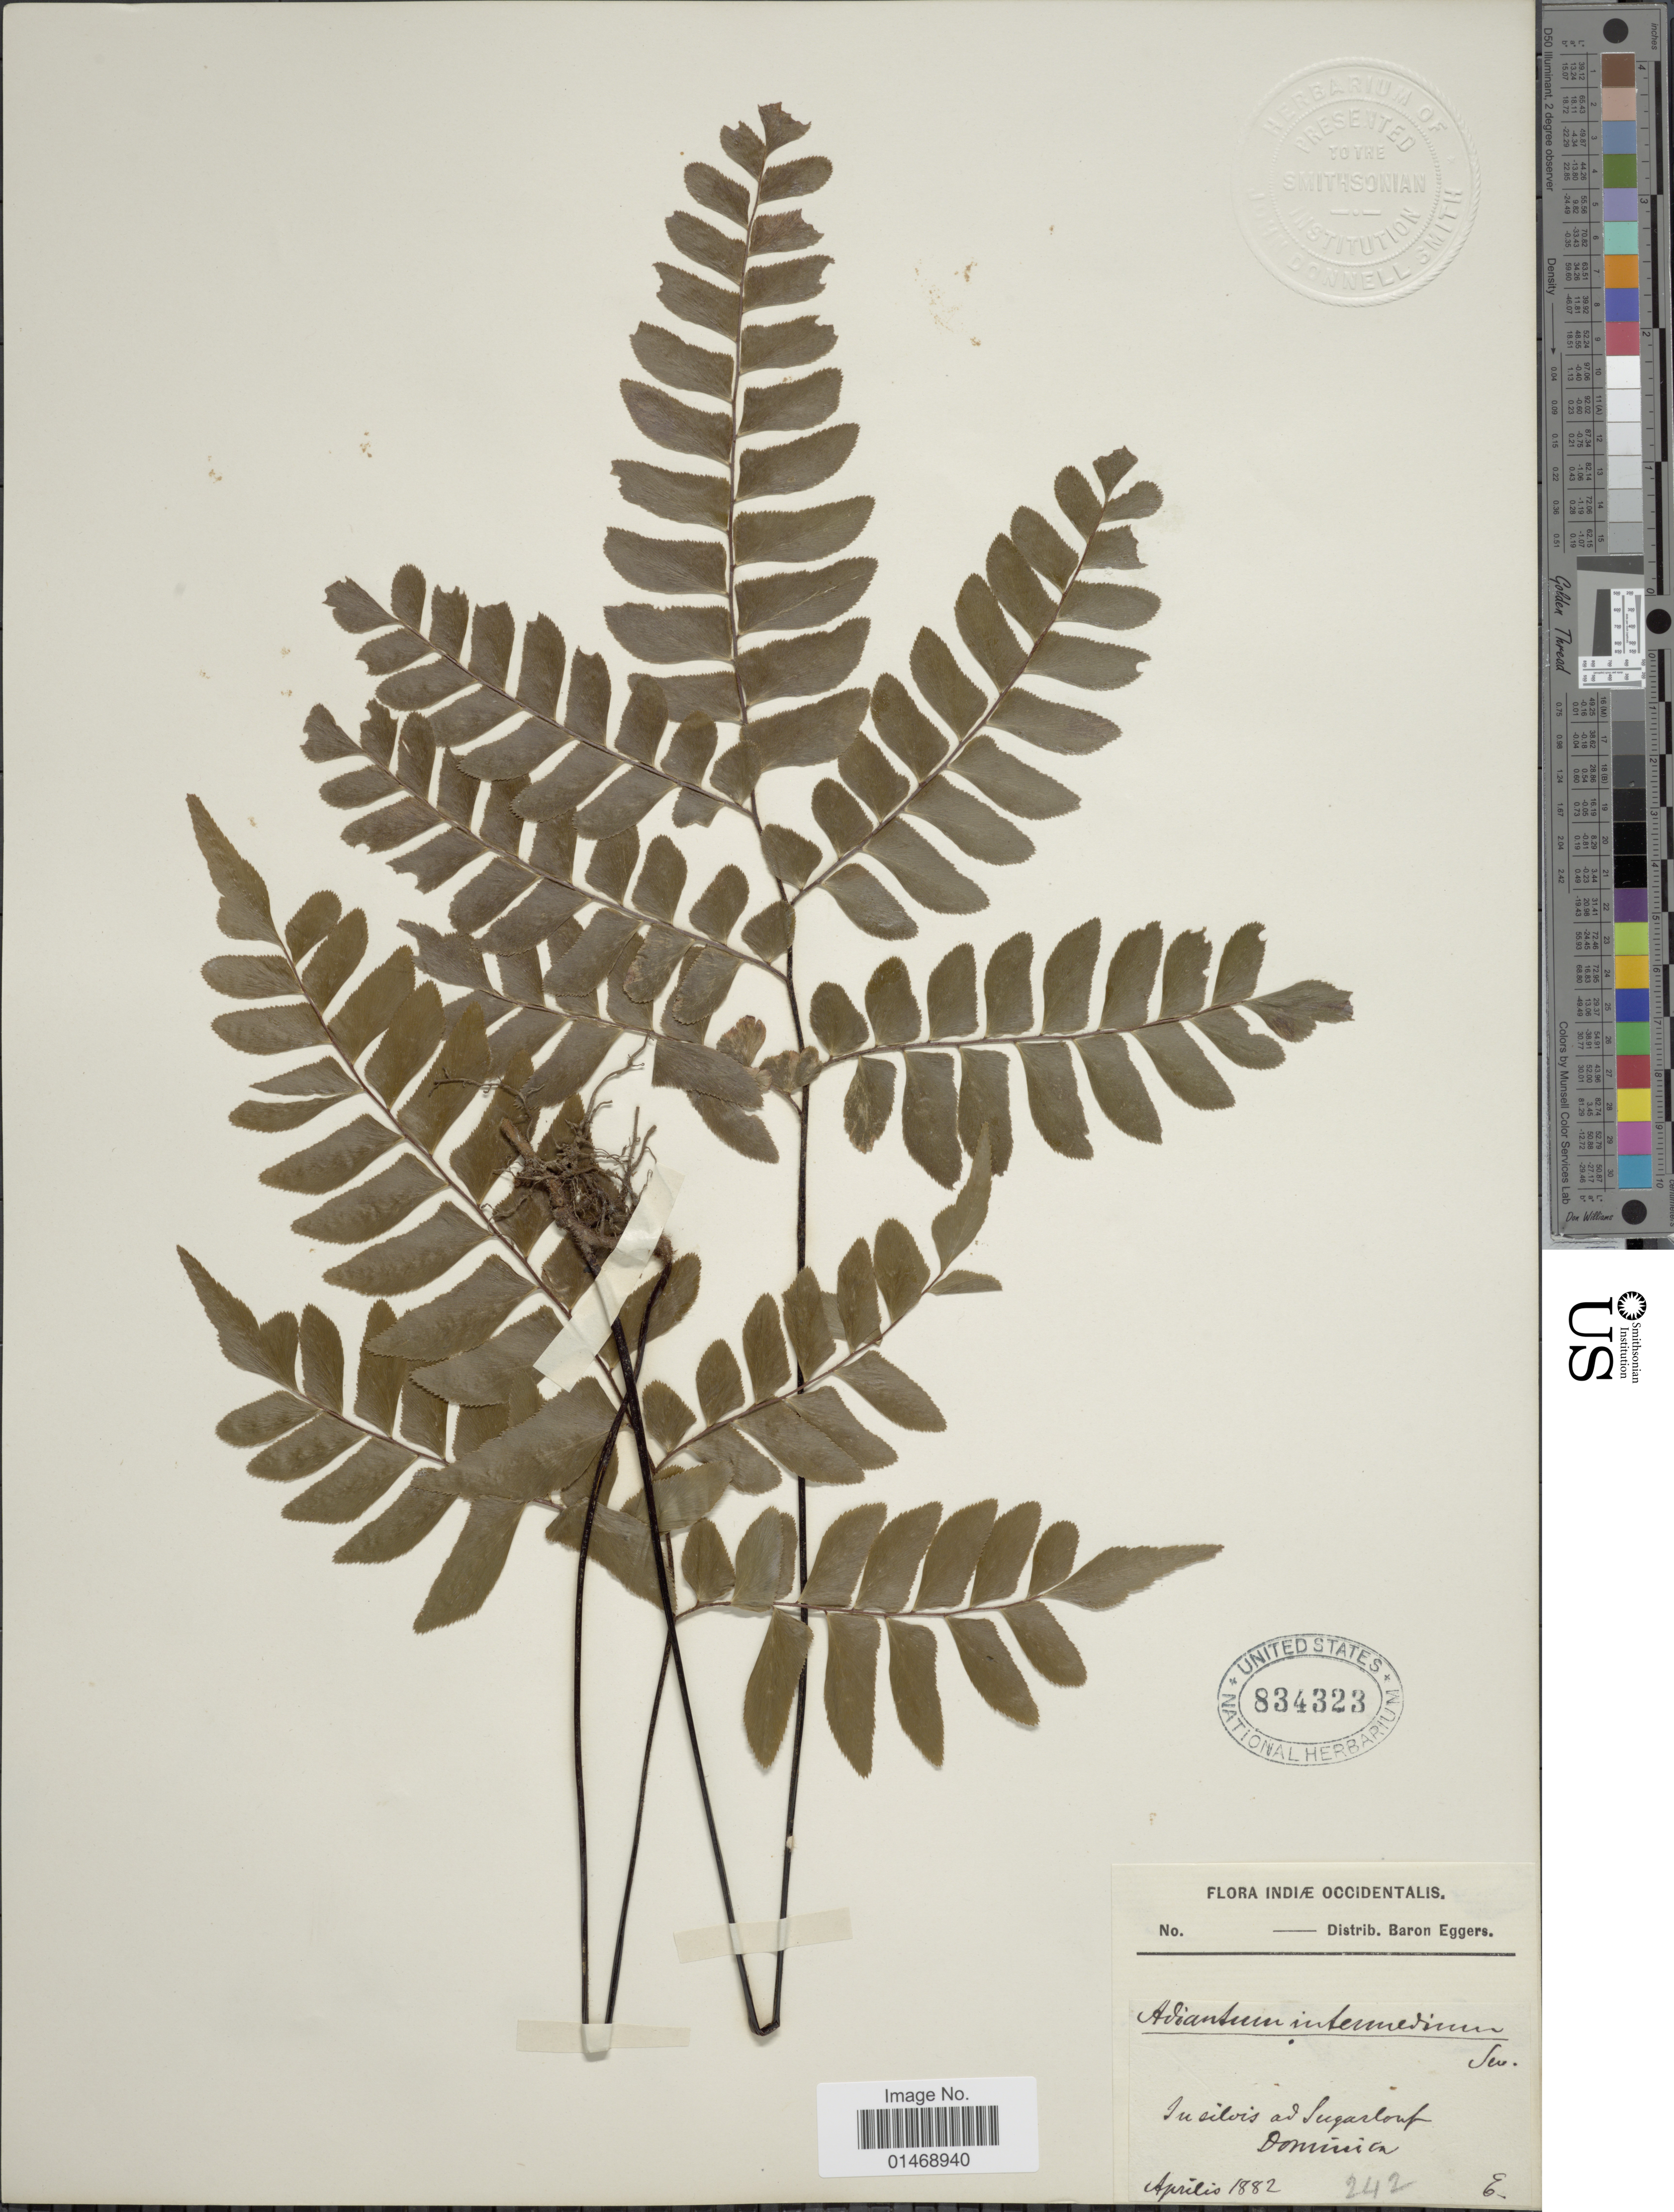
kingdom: Plantae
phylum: Tracheophyta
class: Polypodiopsida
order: Polypodiales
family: Pteridaceae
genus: Adiantum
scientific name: Adiantum latifolium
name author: Lam.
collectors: H. F. A. von Eggers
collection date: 1882-04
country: Dominica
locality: Indiæ Occidentalis, In silvis ad Sugarloaf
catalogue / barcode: US 834323